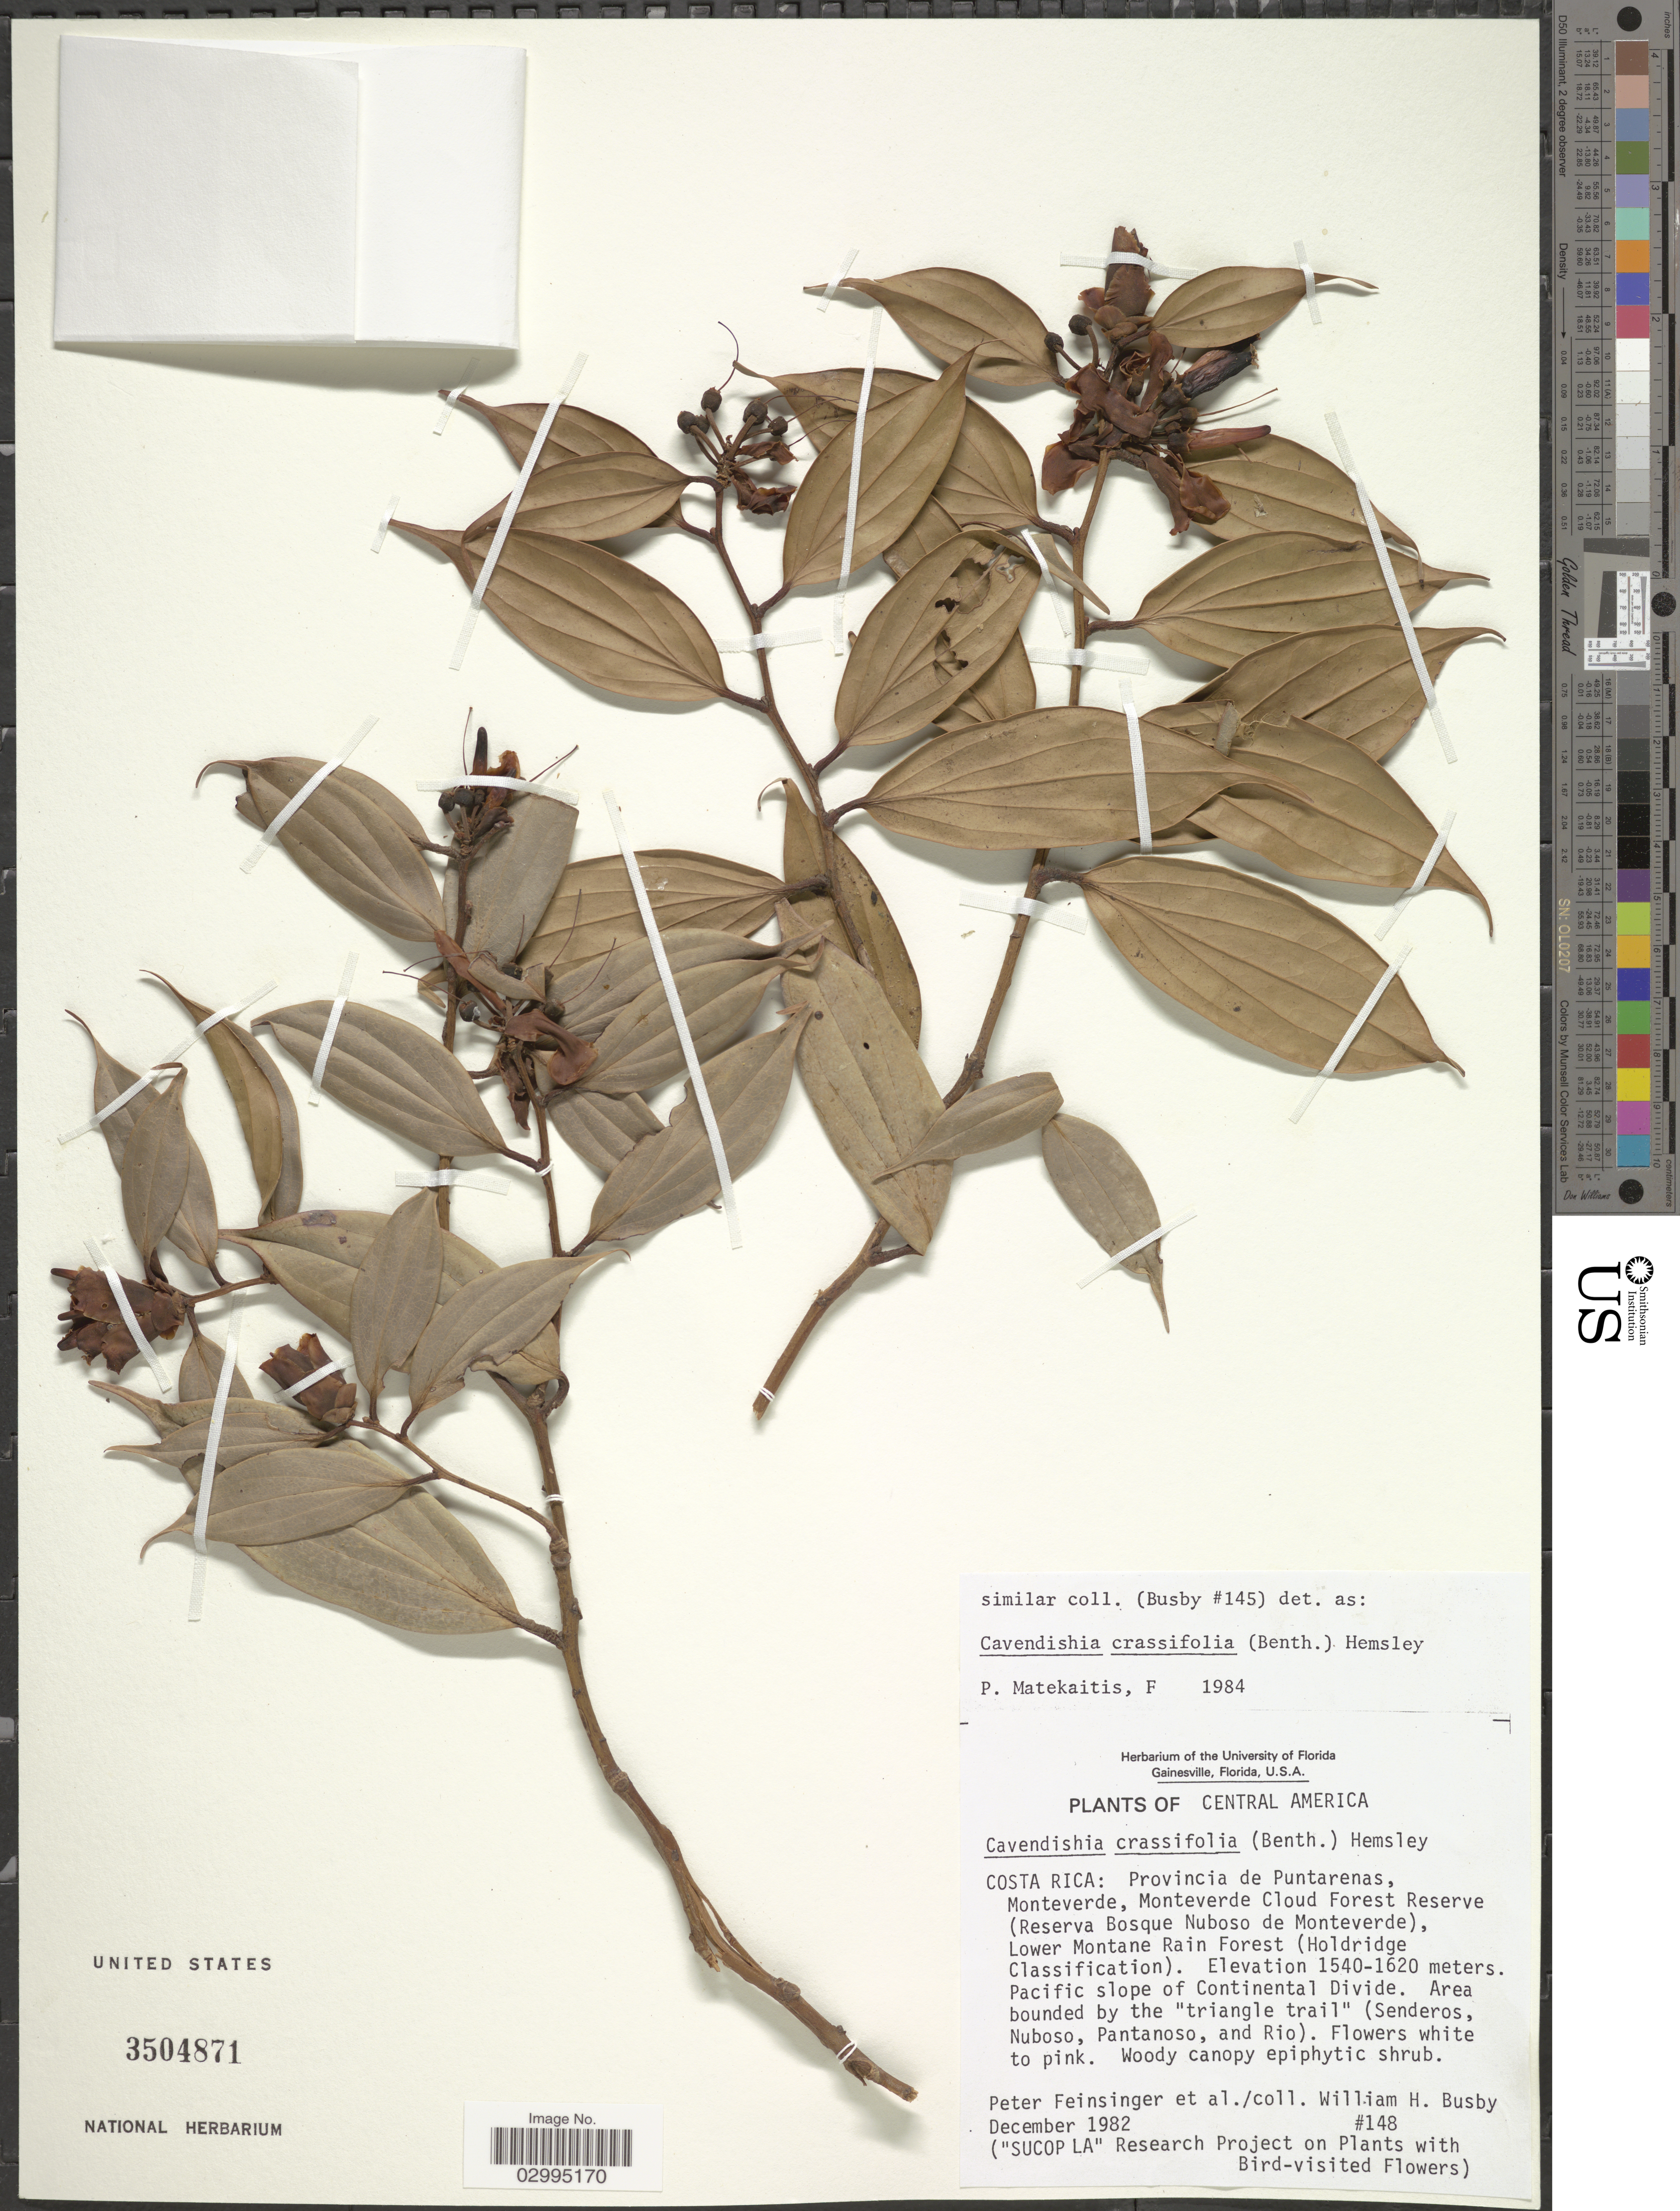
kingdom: Plantae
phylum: Tracheophyta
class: Magnoliopsida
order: Ericales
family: Ericaceae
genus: Cavendishia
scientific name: Cavendishia crassifolia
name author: (Benth.) Hemsl.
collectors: P. Feinsinger, W. Busby & et al.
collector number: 148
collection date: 1982-12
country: Costa Rica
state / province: Puntarenas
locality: Provincia de Puntarenas, Monteverde, Monteverde Cloud Forest Reserve (Reserva Bosque Nuboso de Monteverde), Lower Montane Rain Forest (Holdridge Classification). Pacific slope of Continental Divide. Area bounded by the "triangle trail" (Senderos, Nuboso, Pantanoso, and Rio).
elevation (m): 1540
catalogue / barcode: US 3504871